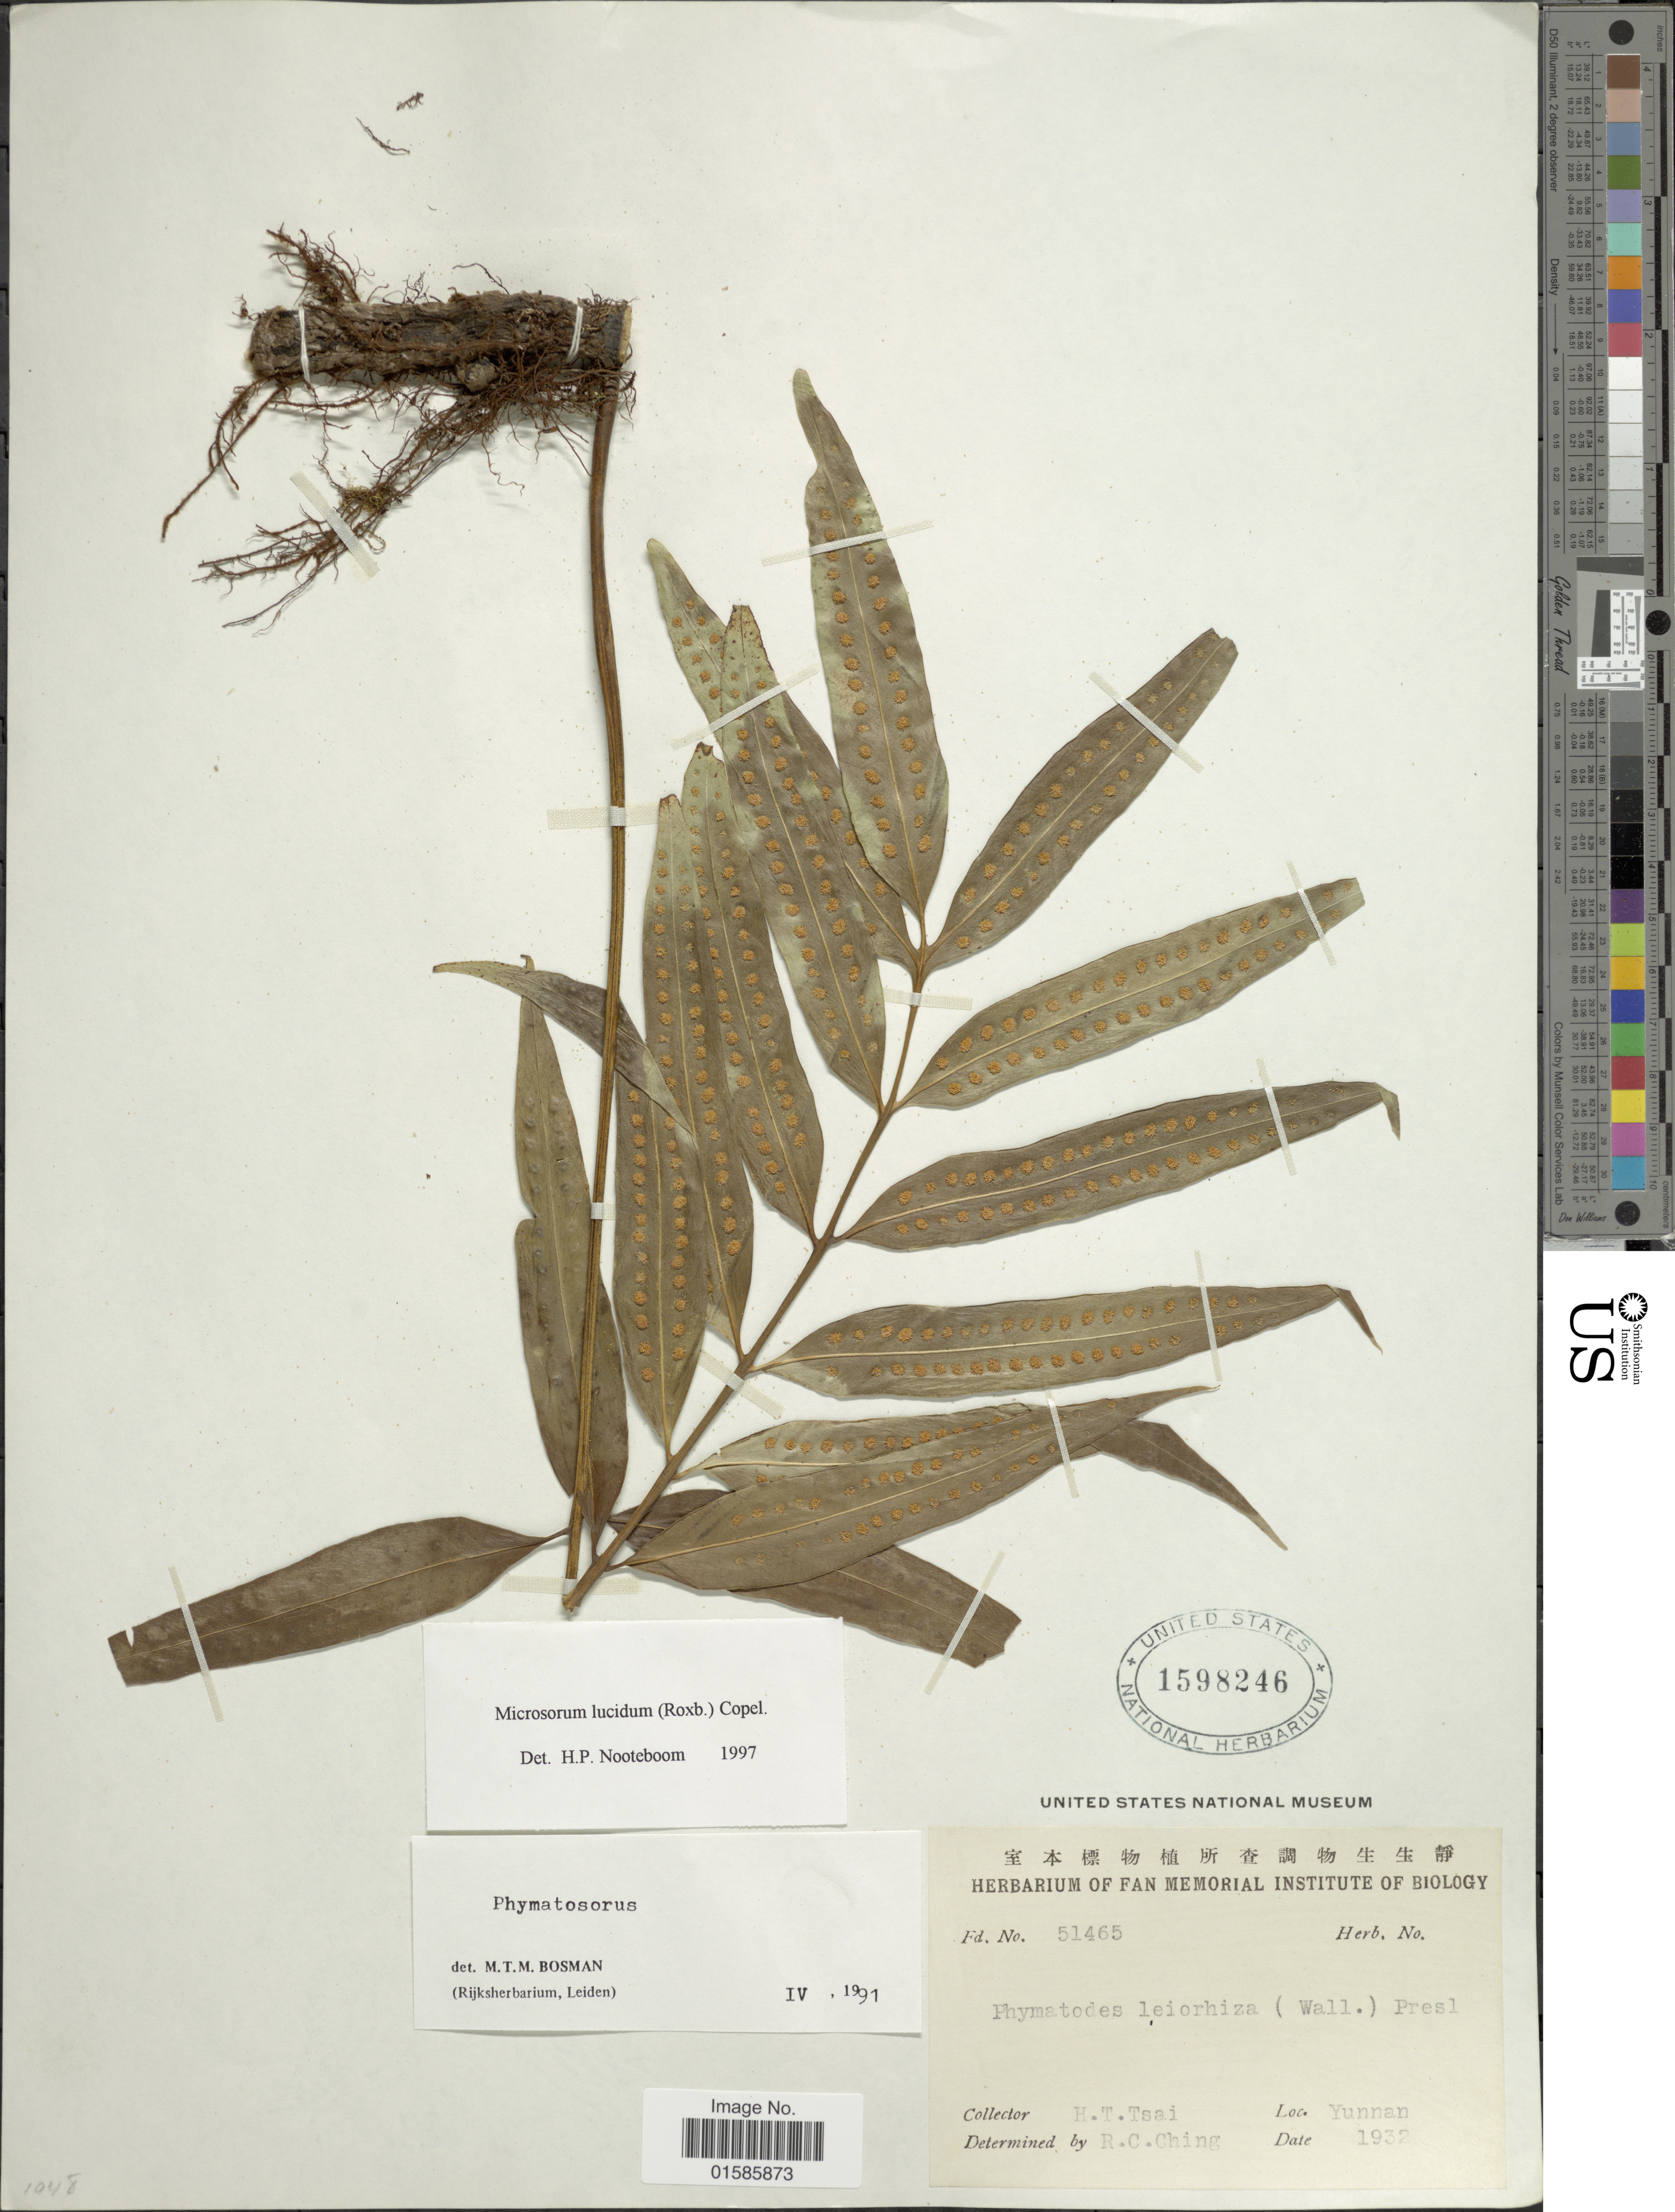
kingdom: Plantae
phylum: Tracheophyta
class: Polypodiopsida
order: Polypodiales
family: Polypodiaceae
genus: Microsorum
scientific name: Microsorum lucidum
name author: (Roxb. ex Griff.) Copel.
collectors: H. Tsai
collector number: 51465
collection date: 1932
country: China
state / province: Yunnan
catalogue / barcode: US 1598246